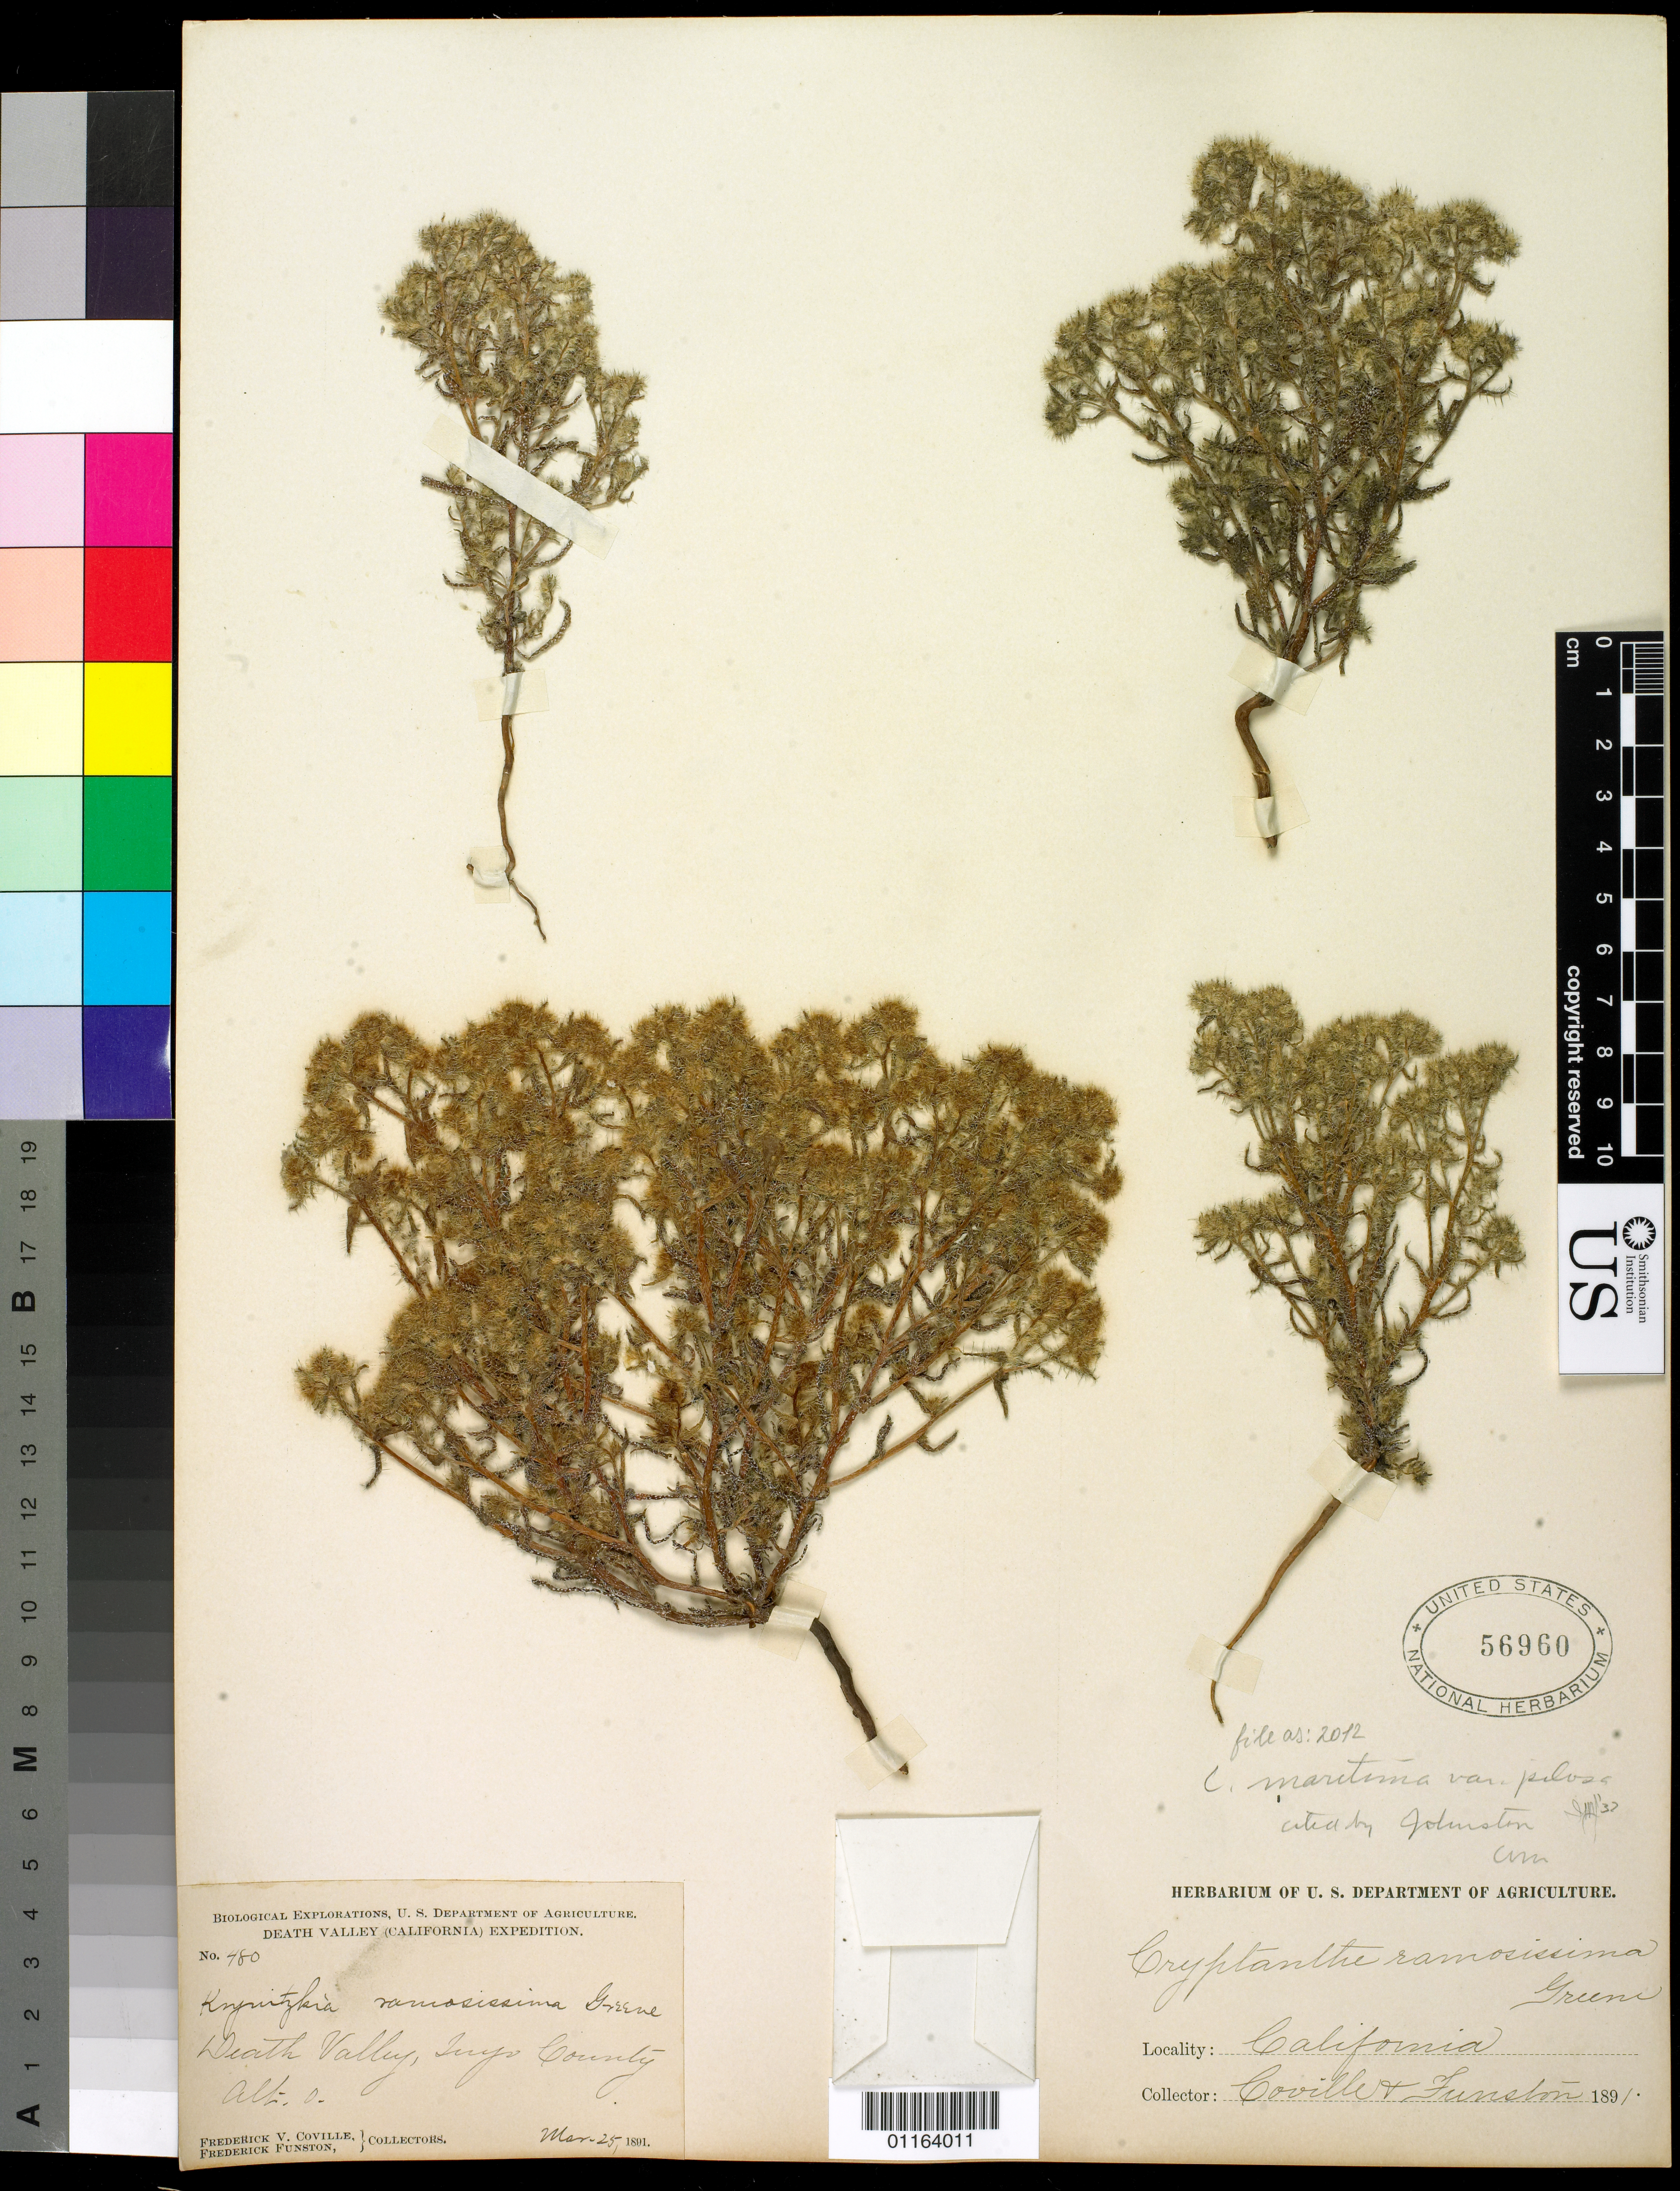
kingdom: Plantae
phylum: Tracheophyta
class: Magnoliopsida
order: Boraginales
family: Boraginaceae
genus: Cryptantha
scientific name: Cryptantha maritima var. pilosa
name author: I.M. Johnst.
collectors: F. V. Coville & F. Funston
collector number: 480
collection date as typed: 25 Mar 1891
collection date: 1891-03-25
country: United States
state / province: California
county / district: Inyo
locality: Death Valley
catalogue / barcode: US 56960